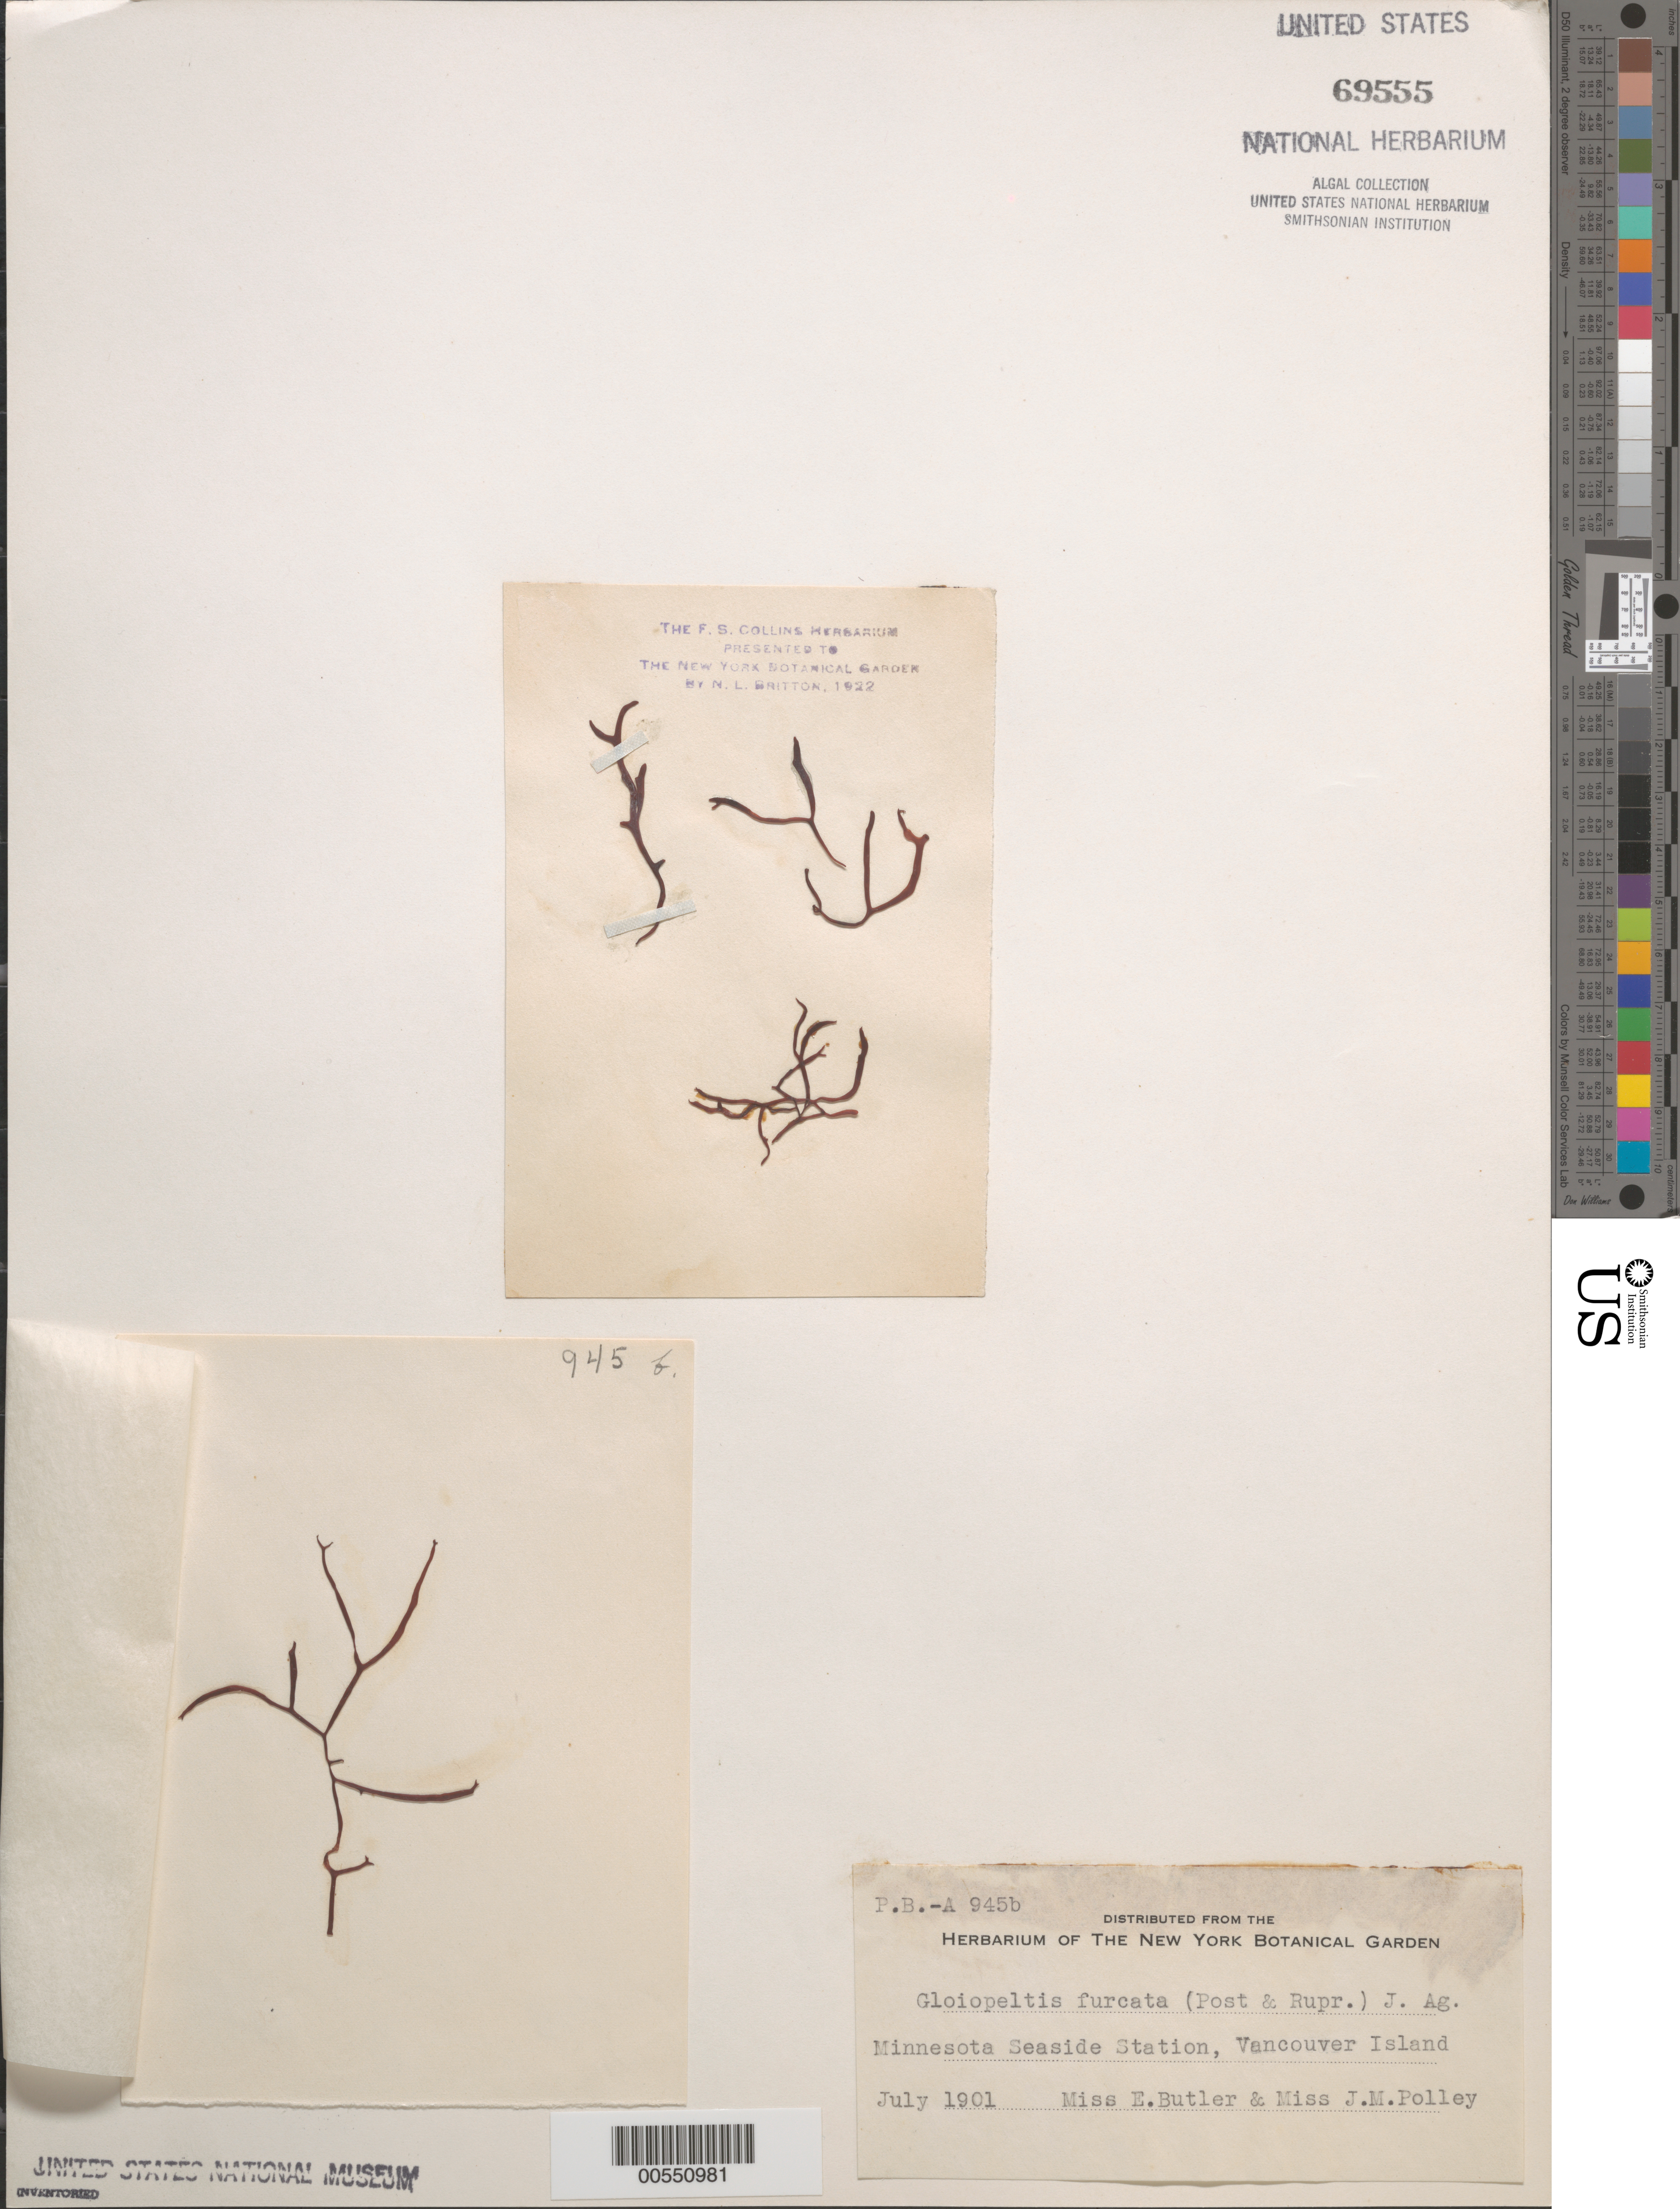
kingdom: Plantae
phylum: Rhodophyta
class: Florideophyceae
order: Gigartinales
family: Endocladiaceae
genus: Gloiopeltis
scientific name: Gloiopeltis furcata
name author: (Postels & Rupr.) J. Agardh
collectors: E. Butler & J. Polley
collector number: PB-A 945b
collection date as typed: Jul 1901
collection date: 1901-07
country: Canada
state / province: British Columbia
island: Vancouver Island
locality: Minnesota Seaside Station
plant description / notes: Collins, Holden & Setchell, Phycotheca Boreali-Americana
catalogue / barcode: US 69555